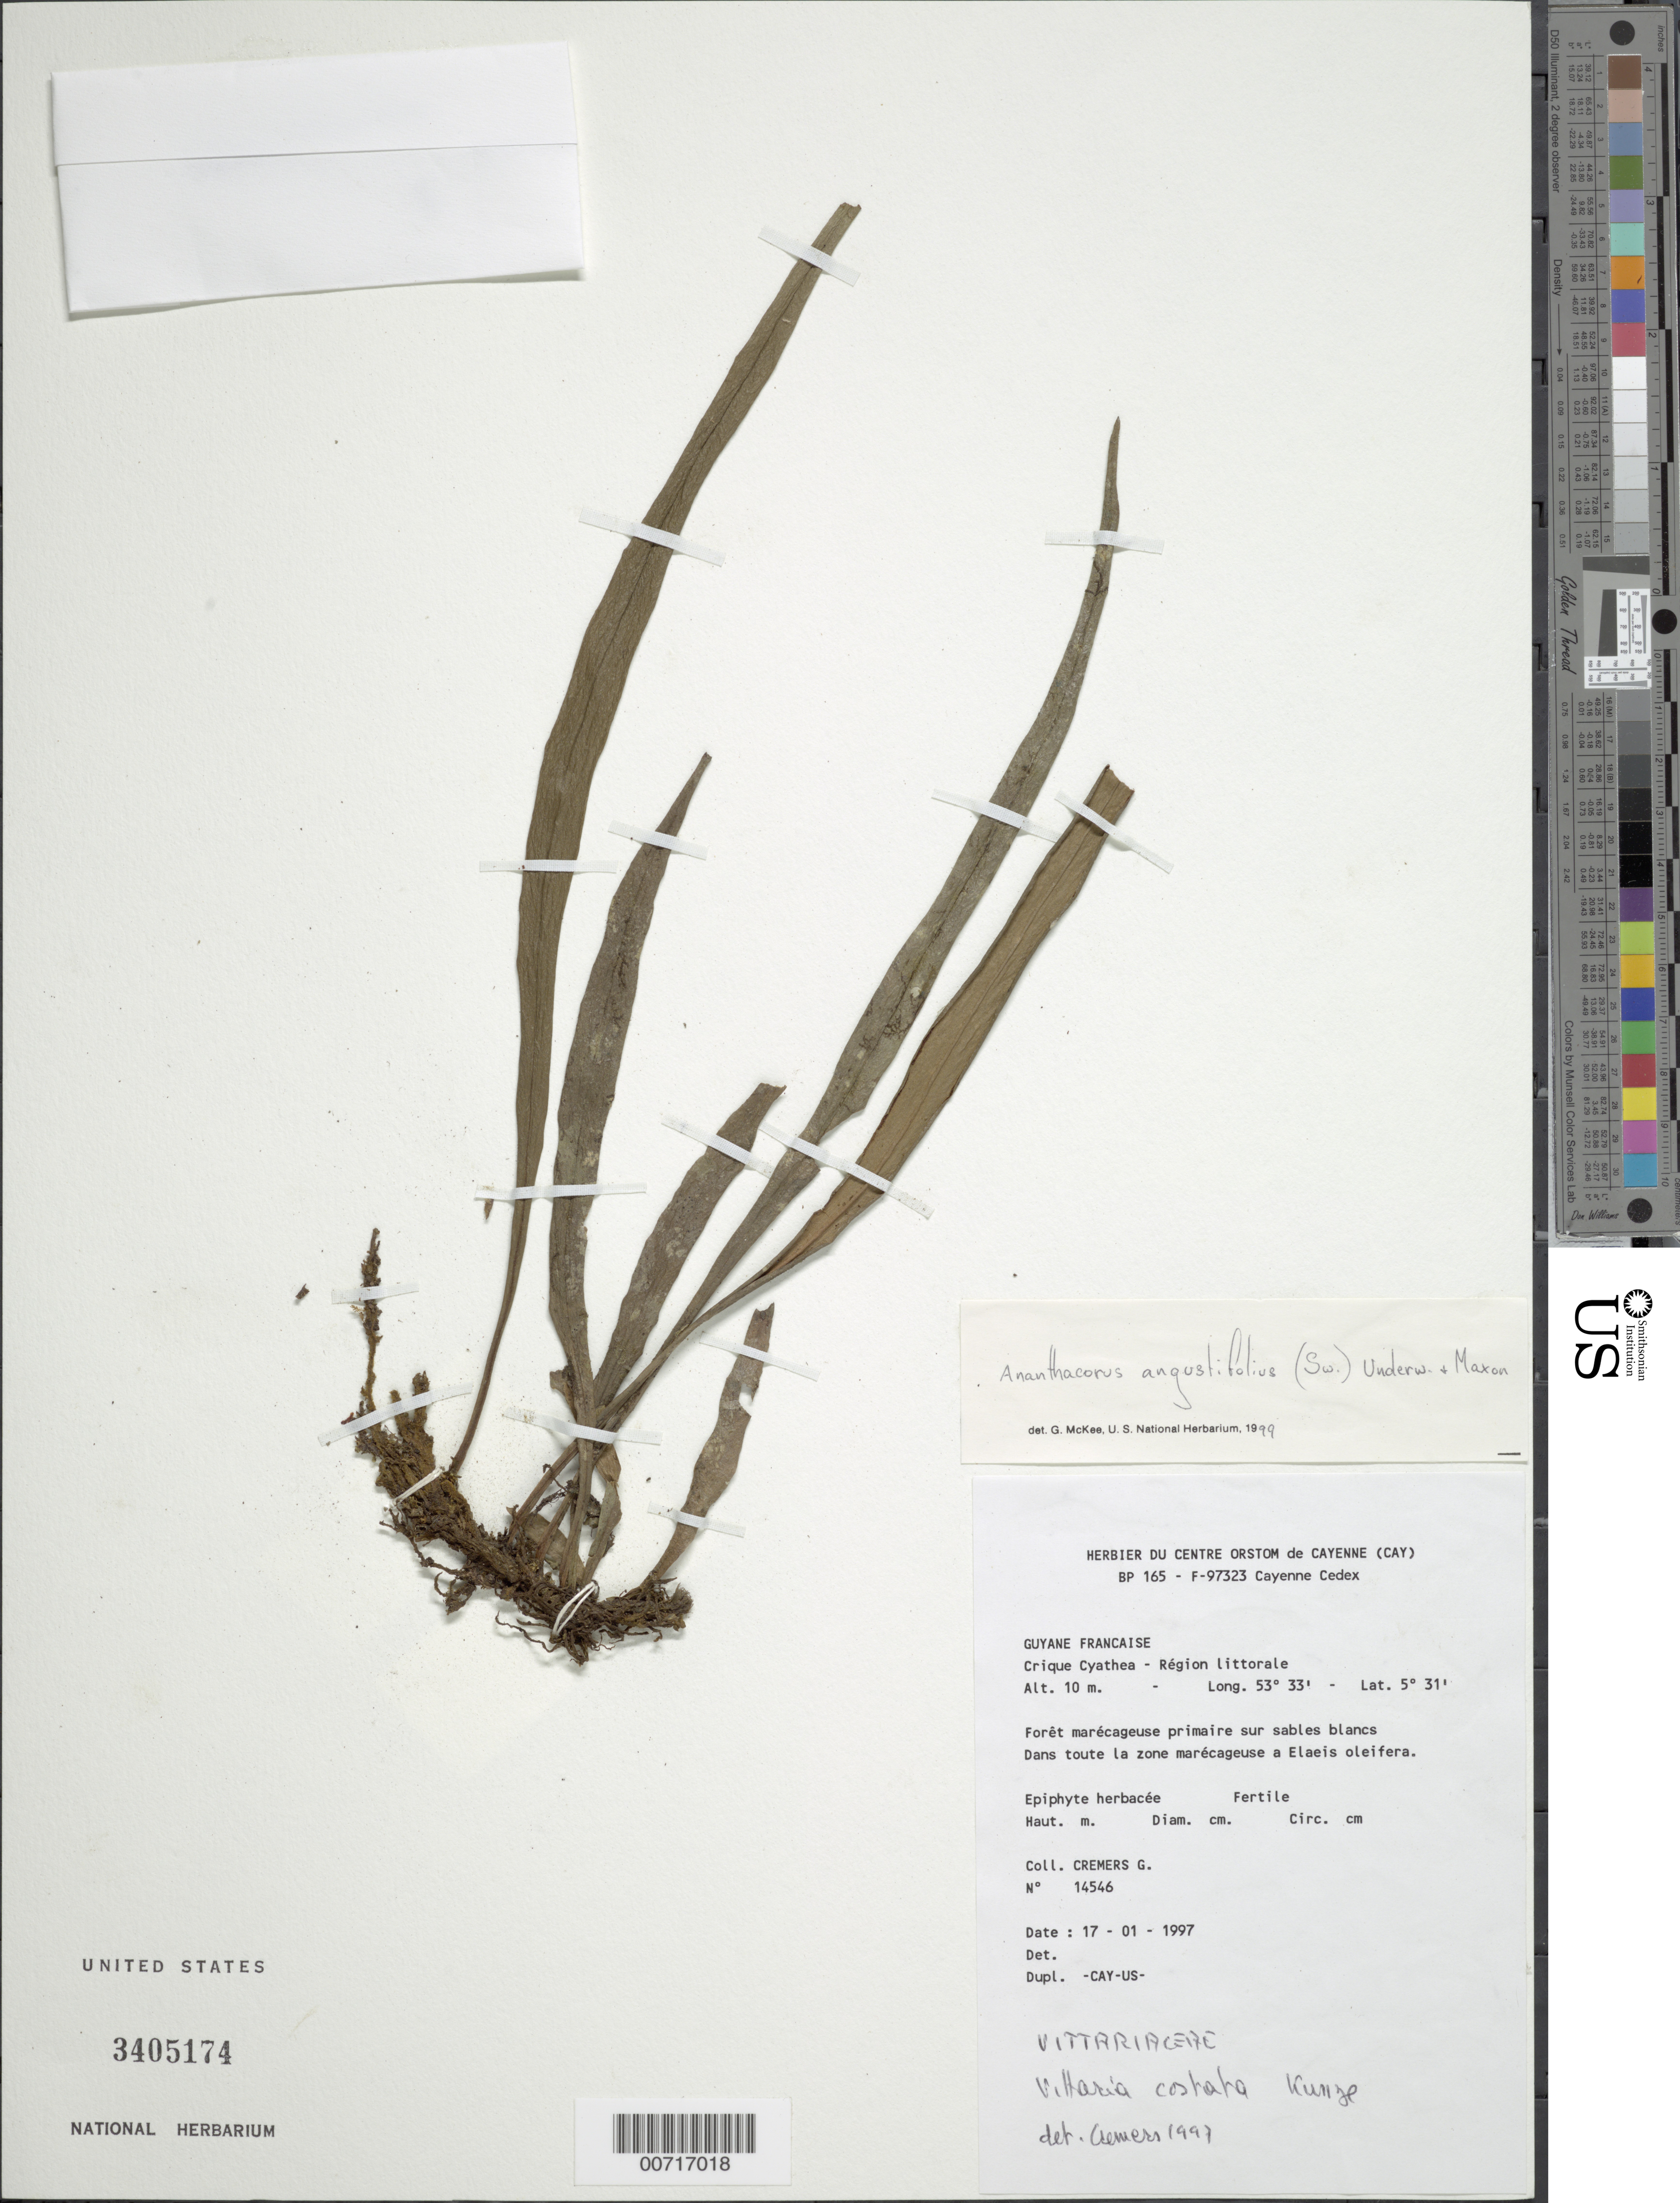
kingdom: Plantae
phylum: Tracheophyta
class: Polypodiopsida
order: Polypodiales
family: Pteridaceae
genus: Ananthacorus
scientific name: Ananthacorus angustifolius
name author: (Sw.) Underw. & Maxon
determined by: McKee, G. S., (US), NMNH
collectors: G. Cremers & F. Crozier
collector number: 14546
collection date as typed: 17-Jan-97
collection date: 1997-01-17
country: French Guiana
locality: Crique Cyathea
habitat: Forêt marécageuse primaire sur sables blancs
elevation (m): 10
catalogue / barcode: US 3405174